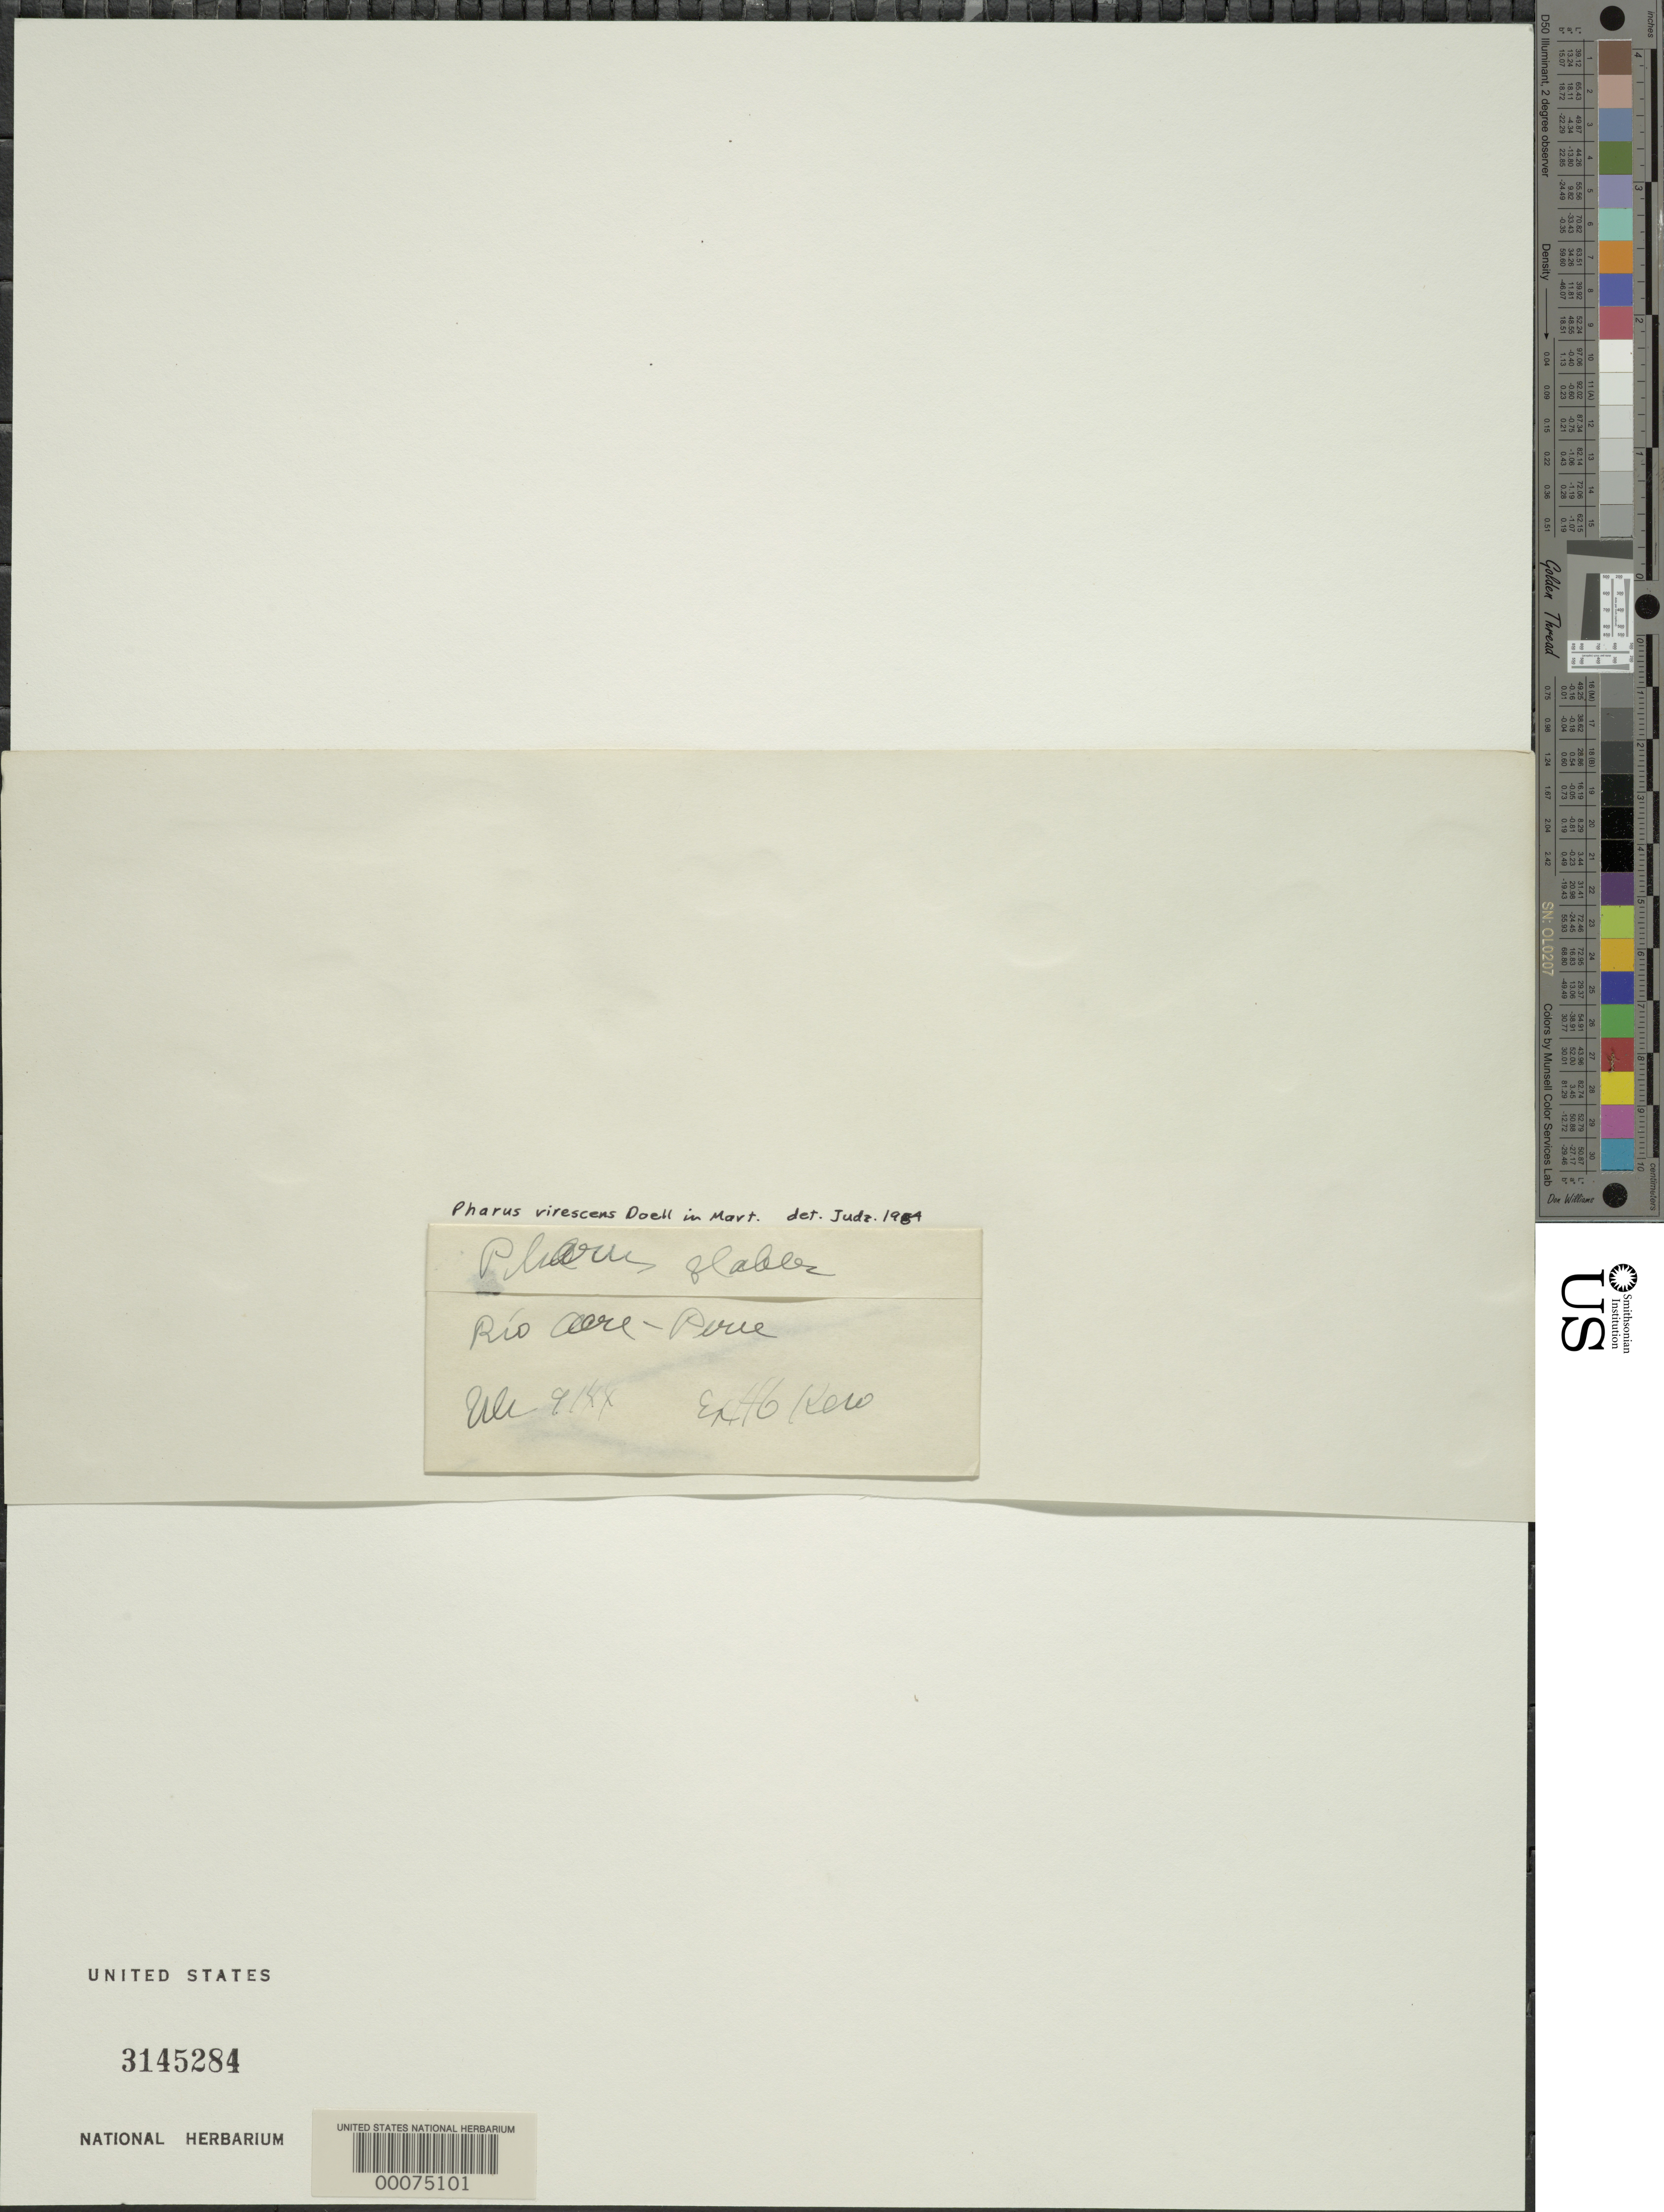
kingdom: Plantae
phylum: Tracheophyta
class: Liliopsida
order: Poales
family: Poaceae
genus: Pharus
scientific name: Pharus virescens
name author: Döll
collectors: E. H. Ule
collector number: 9144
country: Peru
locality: Río Acre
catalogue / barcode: US 3145284